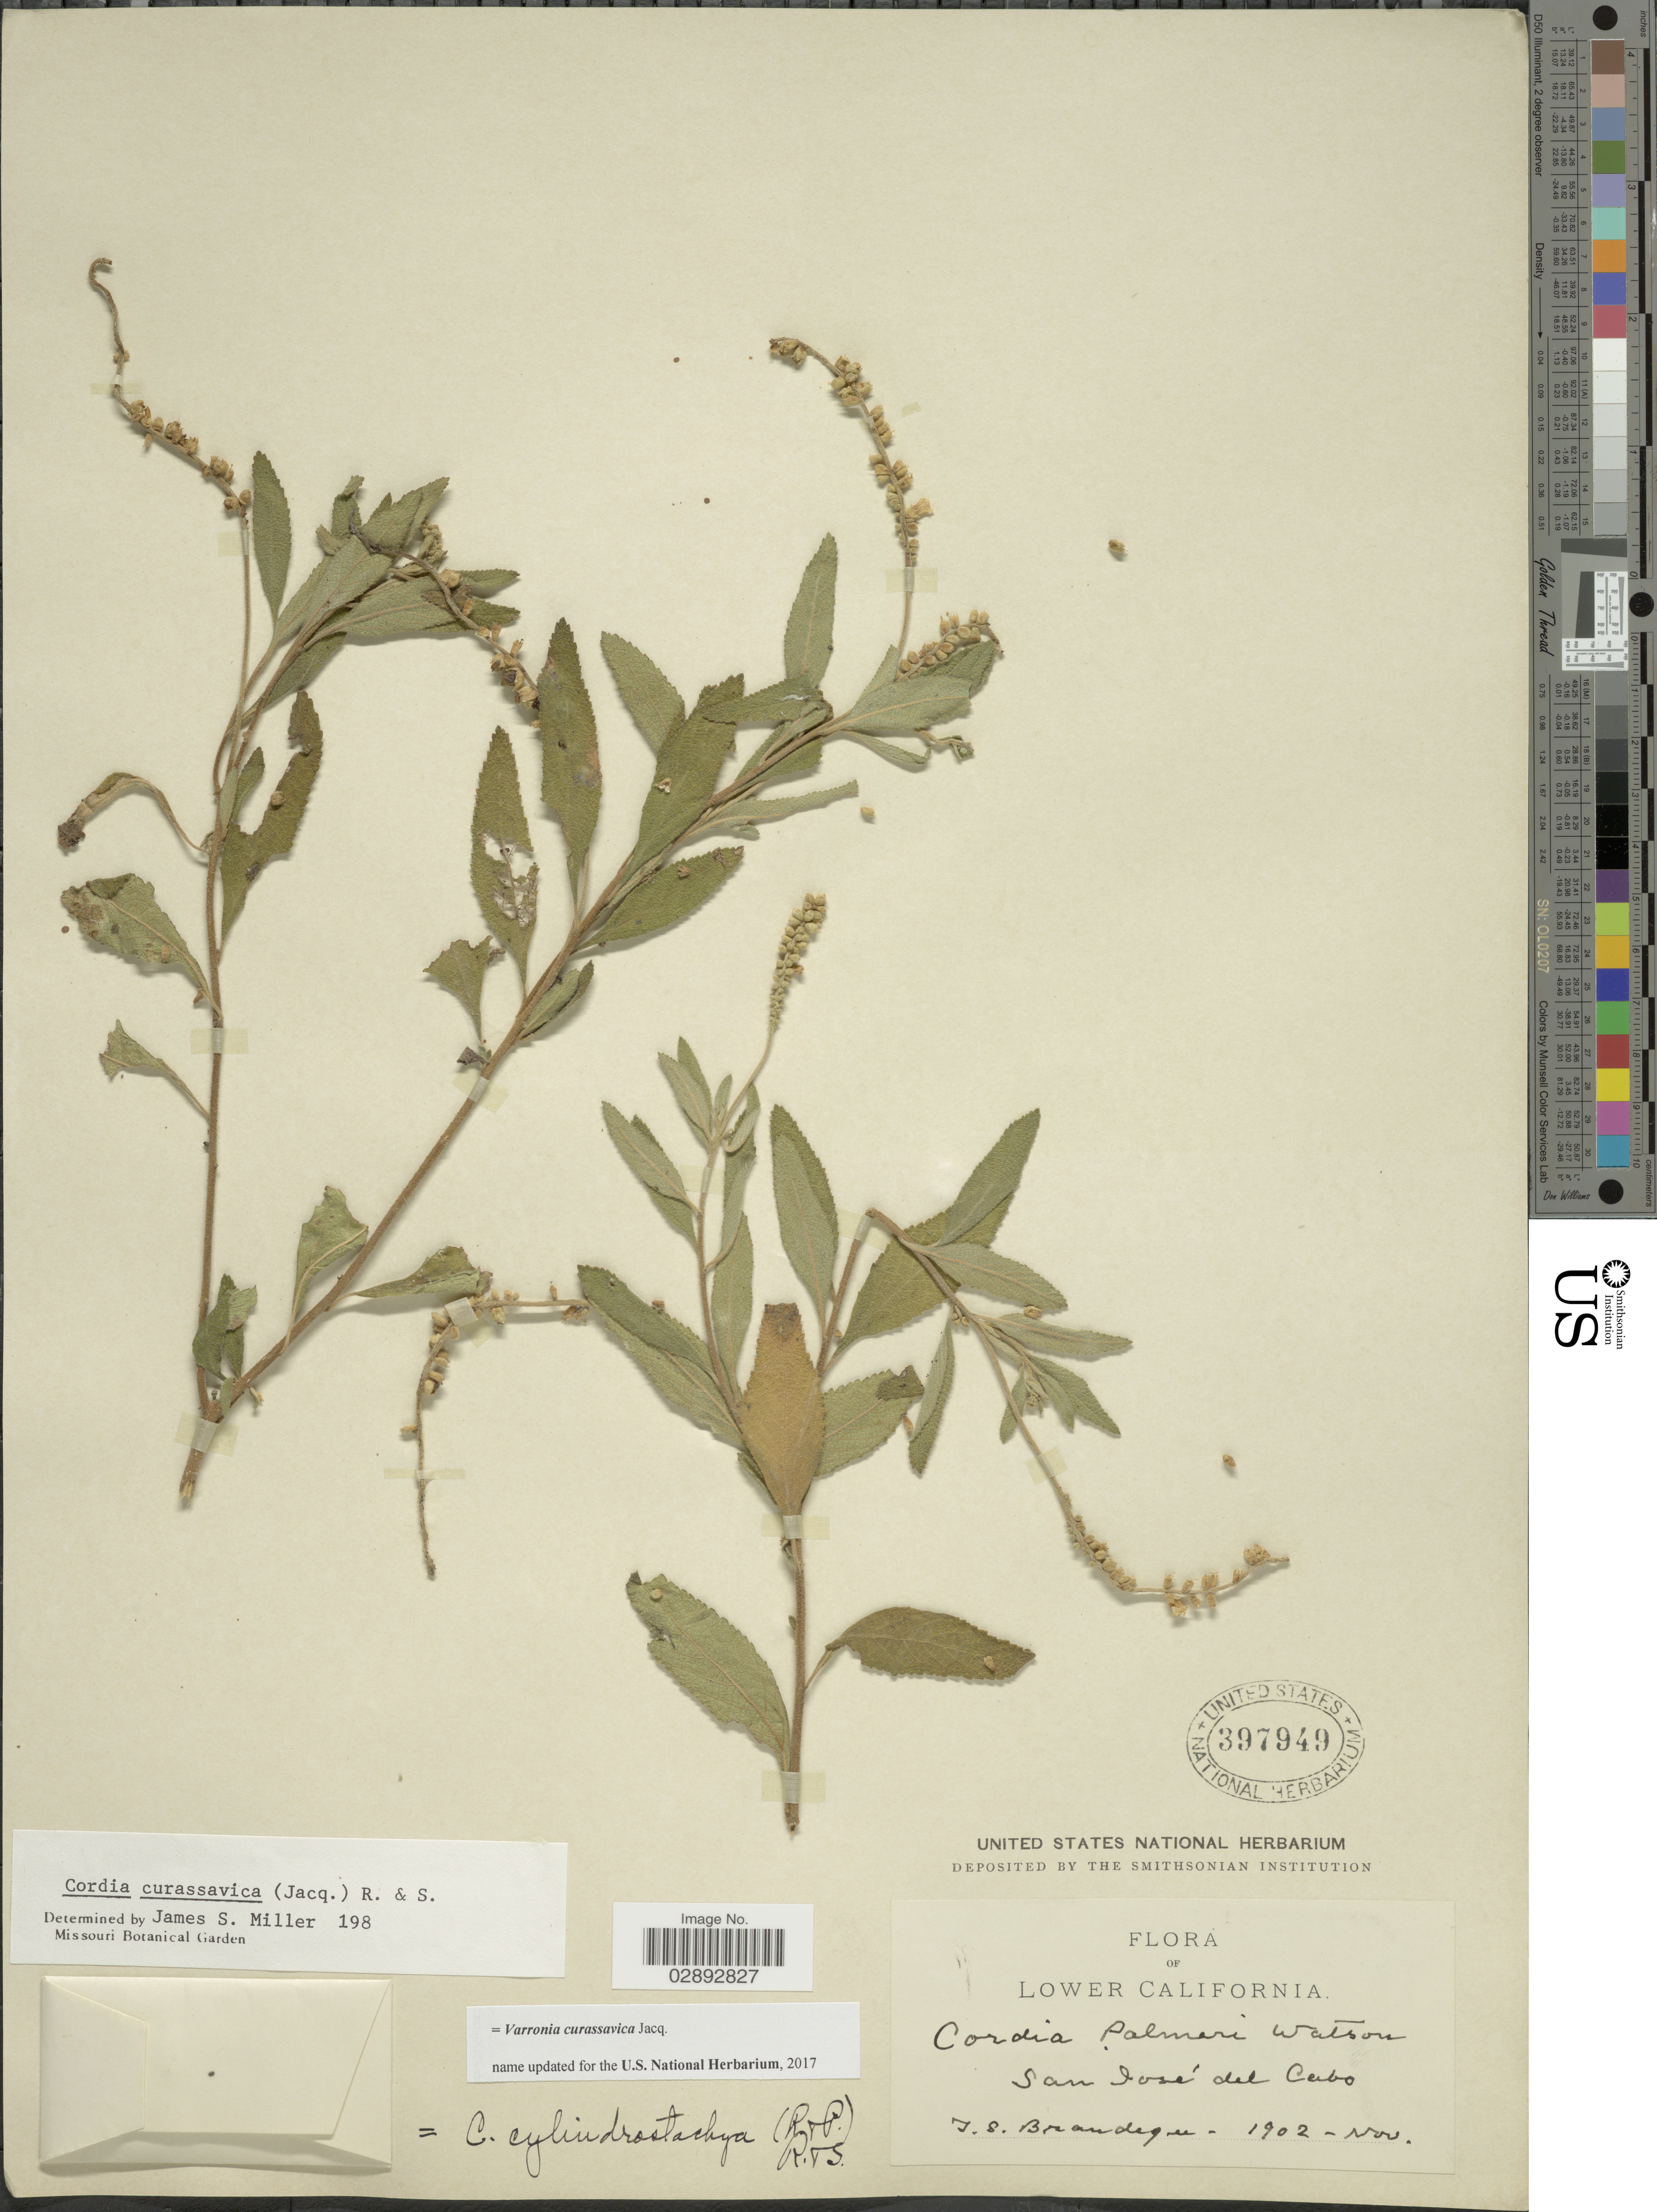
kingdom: Plantae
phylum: Tracheophyta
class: Magnoliopsida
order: Boraginales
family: Cordiaceae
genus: Varronia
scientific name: Varronia curassavica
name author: Jacq.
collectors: J. S. Brandegee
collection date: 1902-11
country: Mexico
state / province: Baja California Sur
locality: Lower California. San José del Cabo.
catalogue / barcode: US 397949